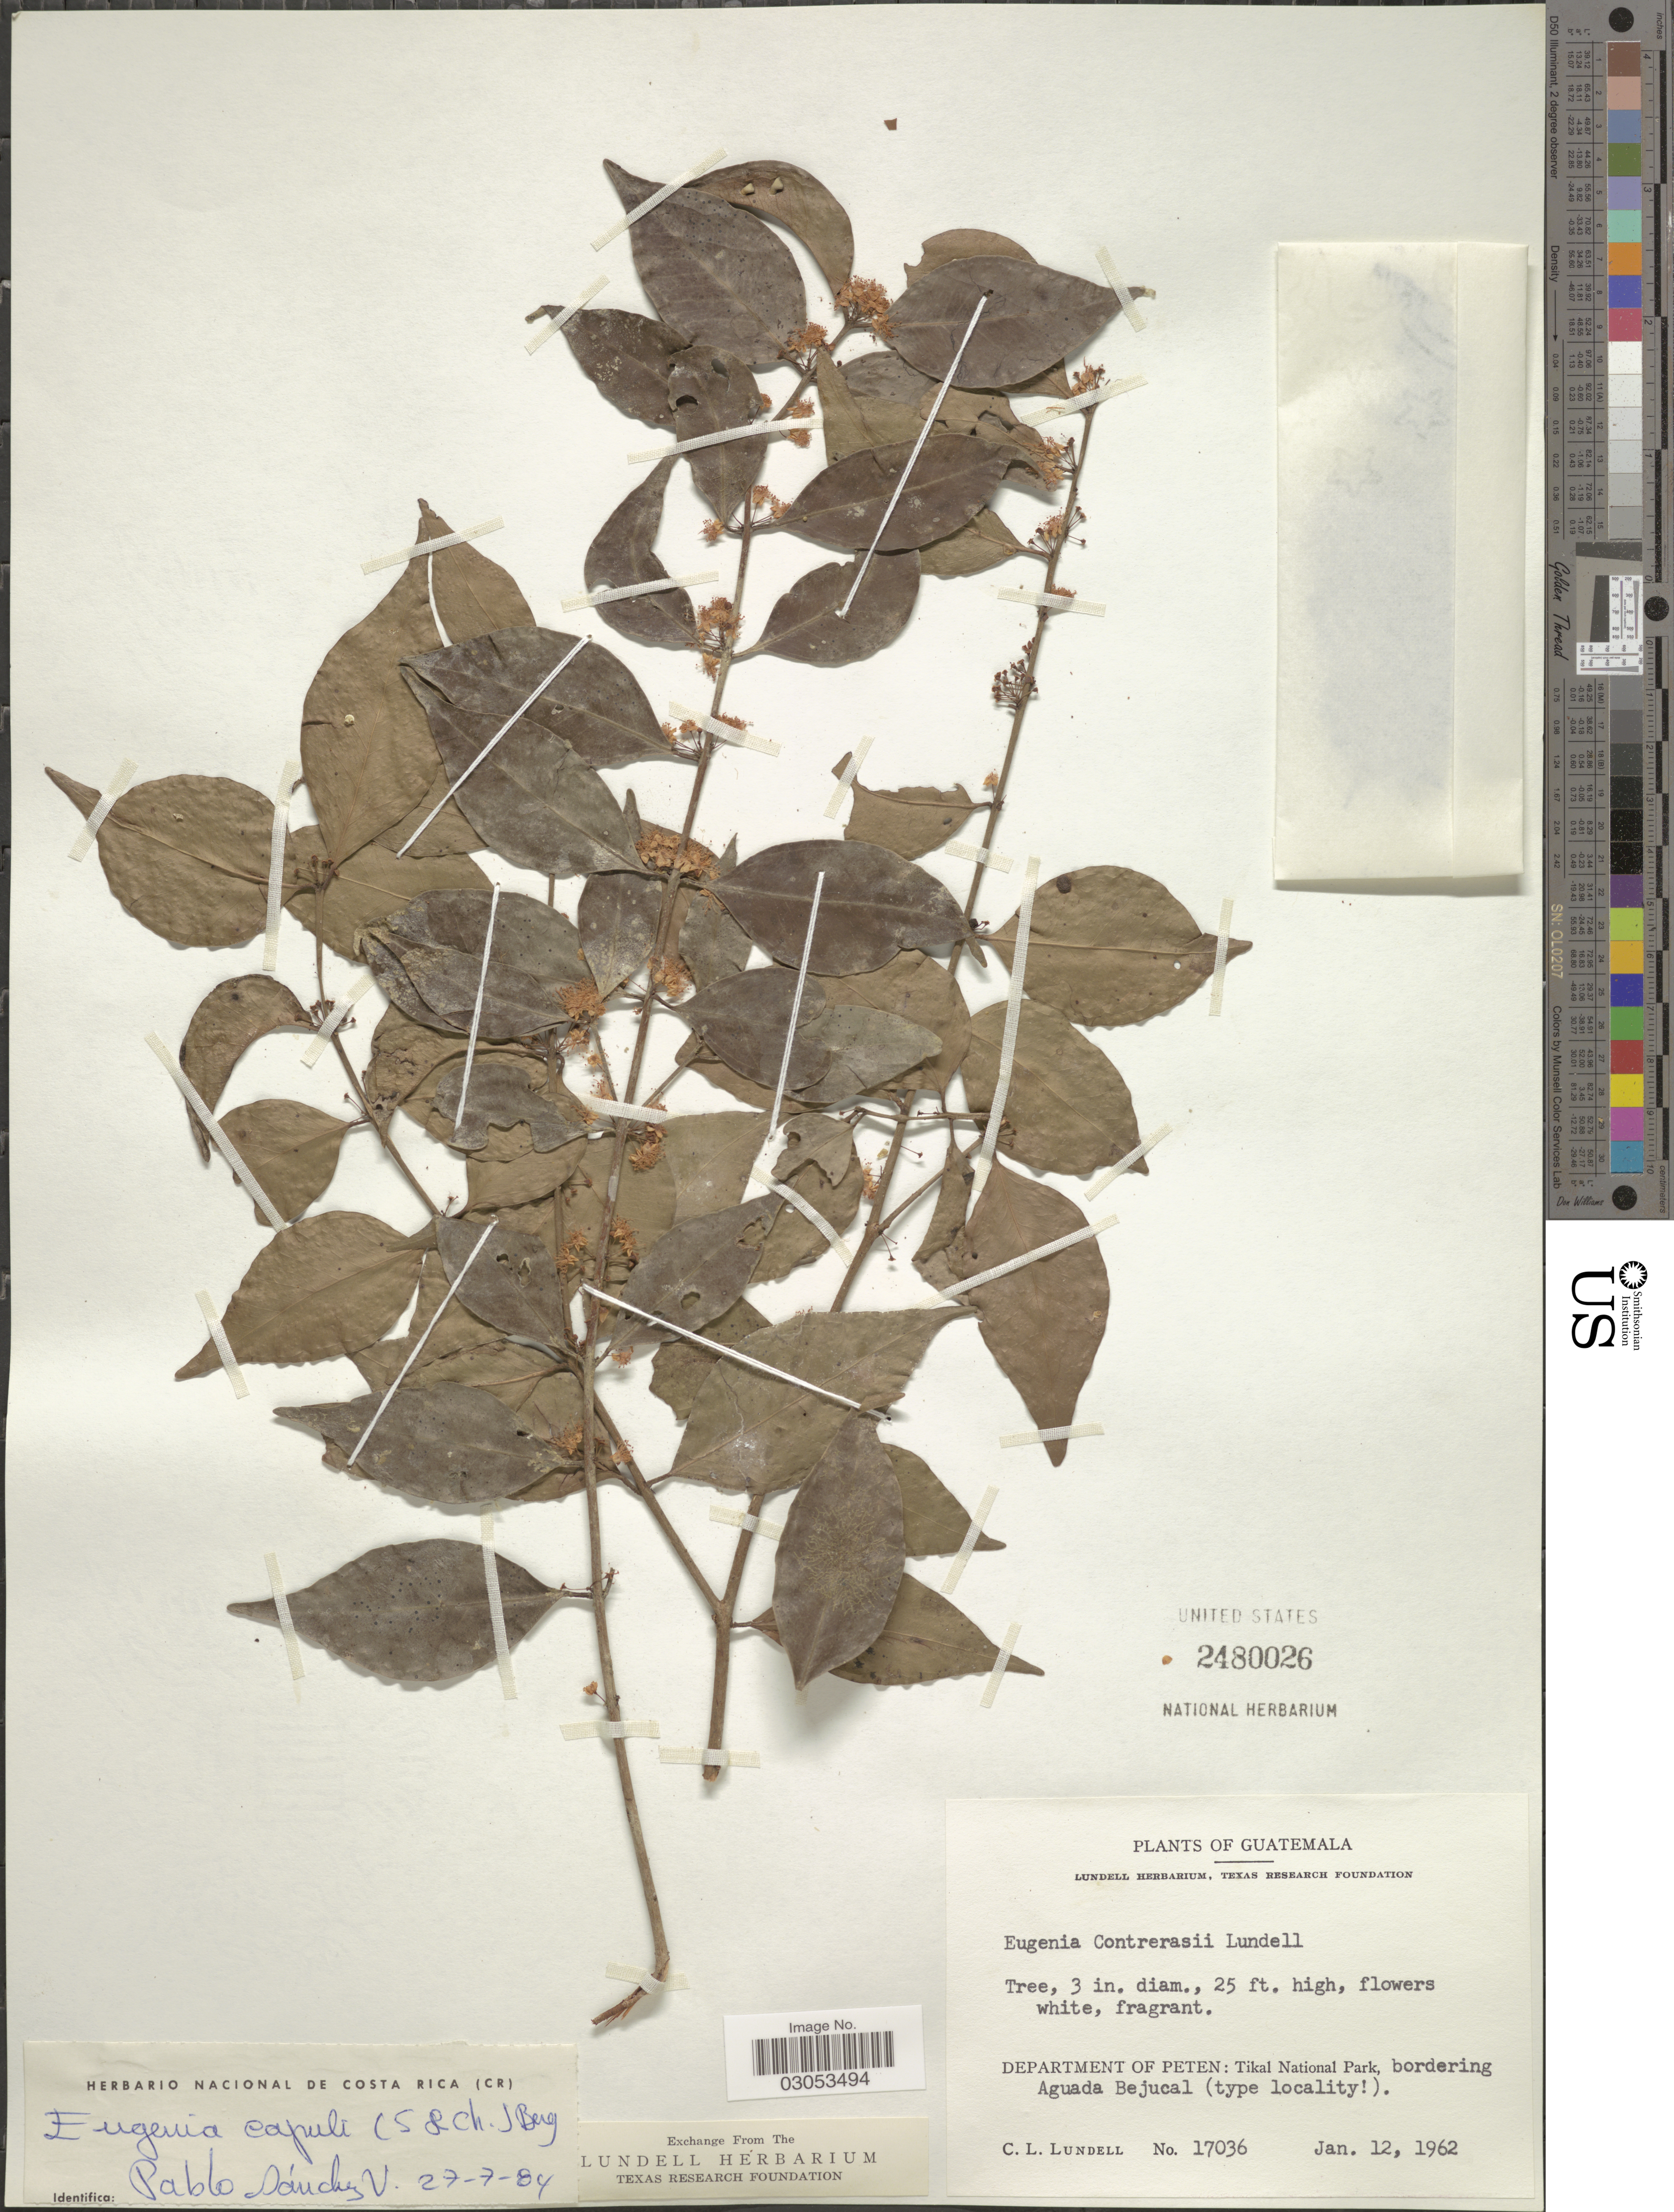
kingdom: Plantae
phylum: Tracheophyta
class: Magnoliopsida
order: Myrtales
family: Myrtaceae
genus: Eugenia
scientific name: Eugenia capuli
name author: (Schltdl. & Cham.) Hook. & Arn.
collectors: C. L. Lundell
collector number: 17036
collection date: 1962-01-12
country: Guatemala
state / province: El Petén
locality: Department of Peten: Tikal National Park, bordering Aguada Bejucal.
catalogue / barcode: US 2480026